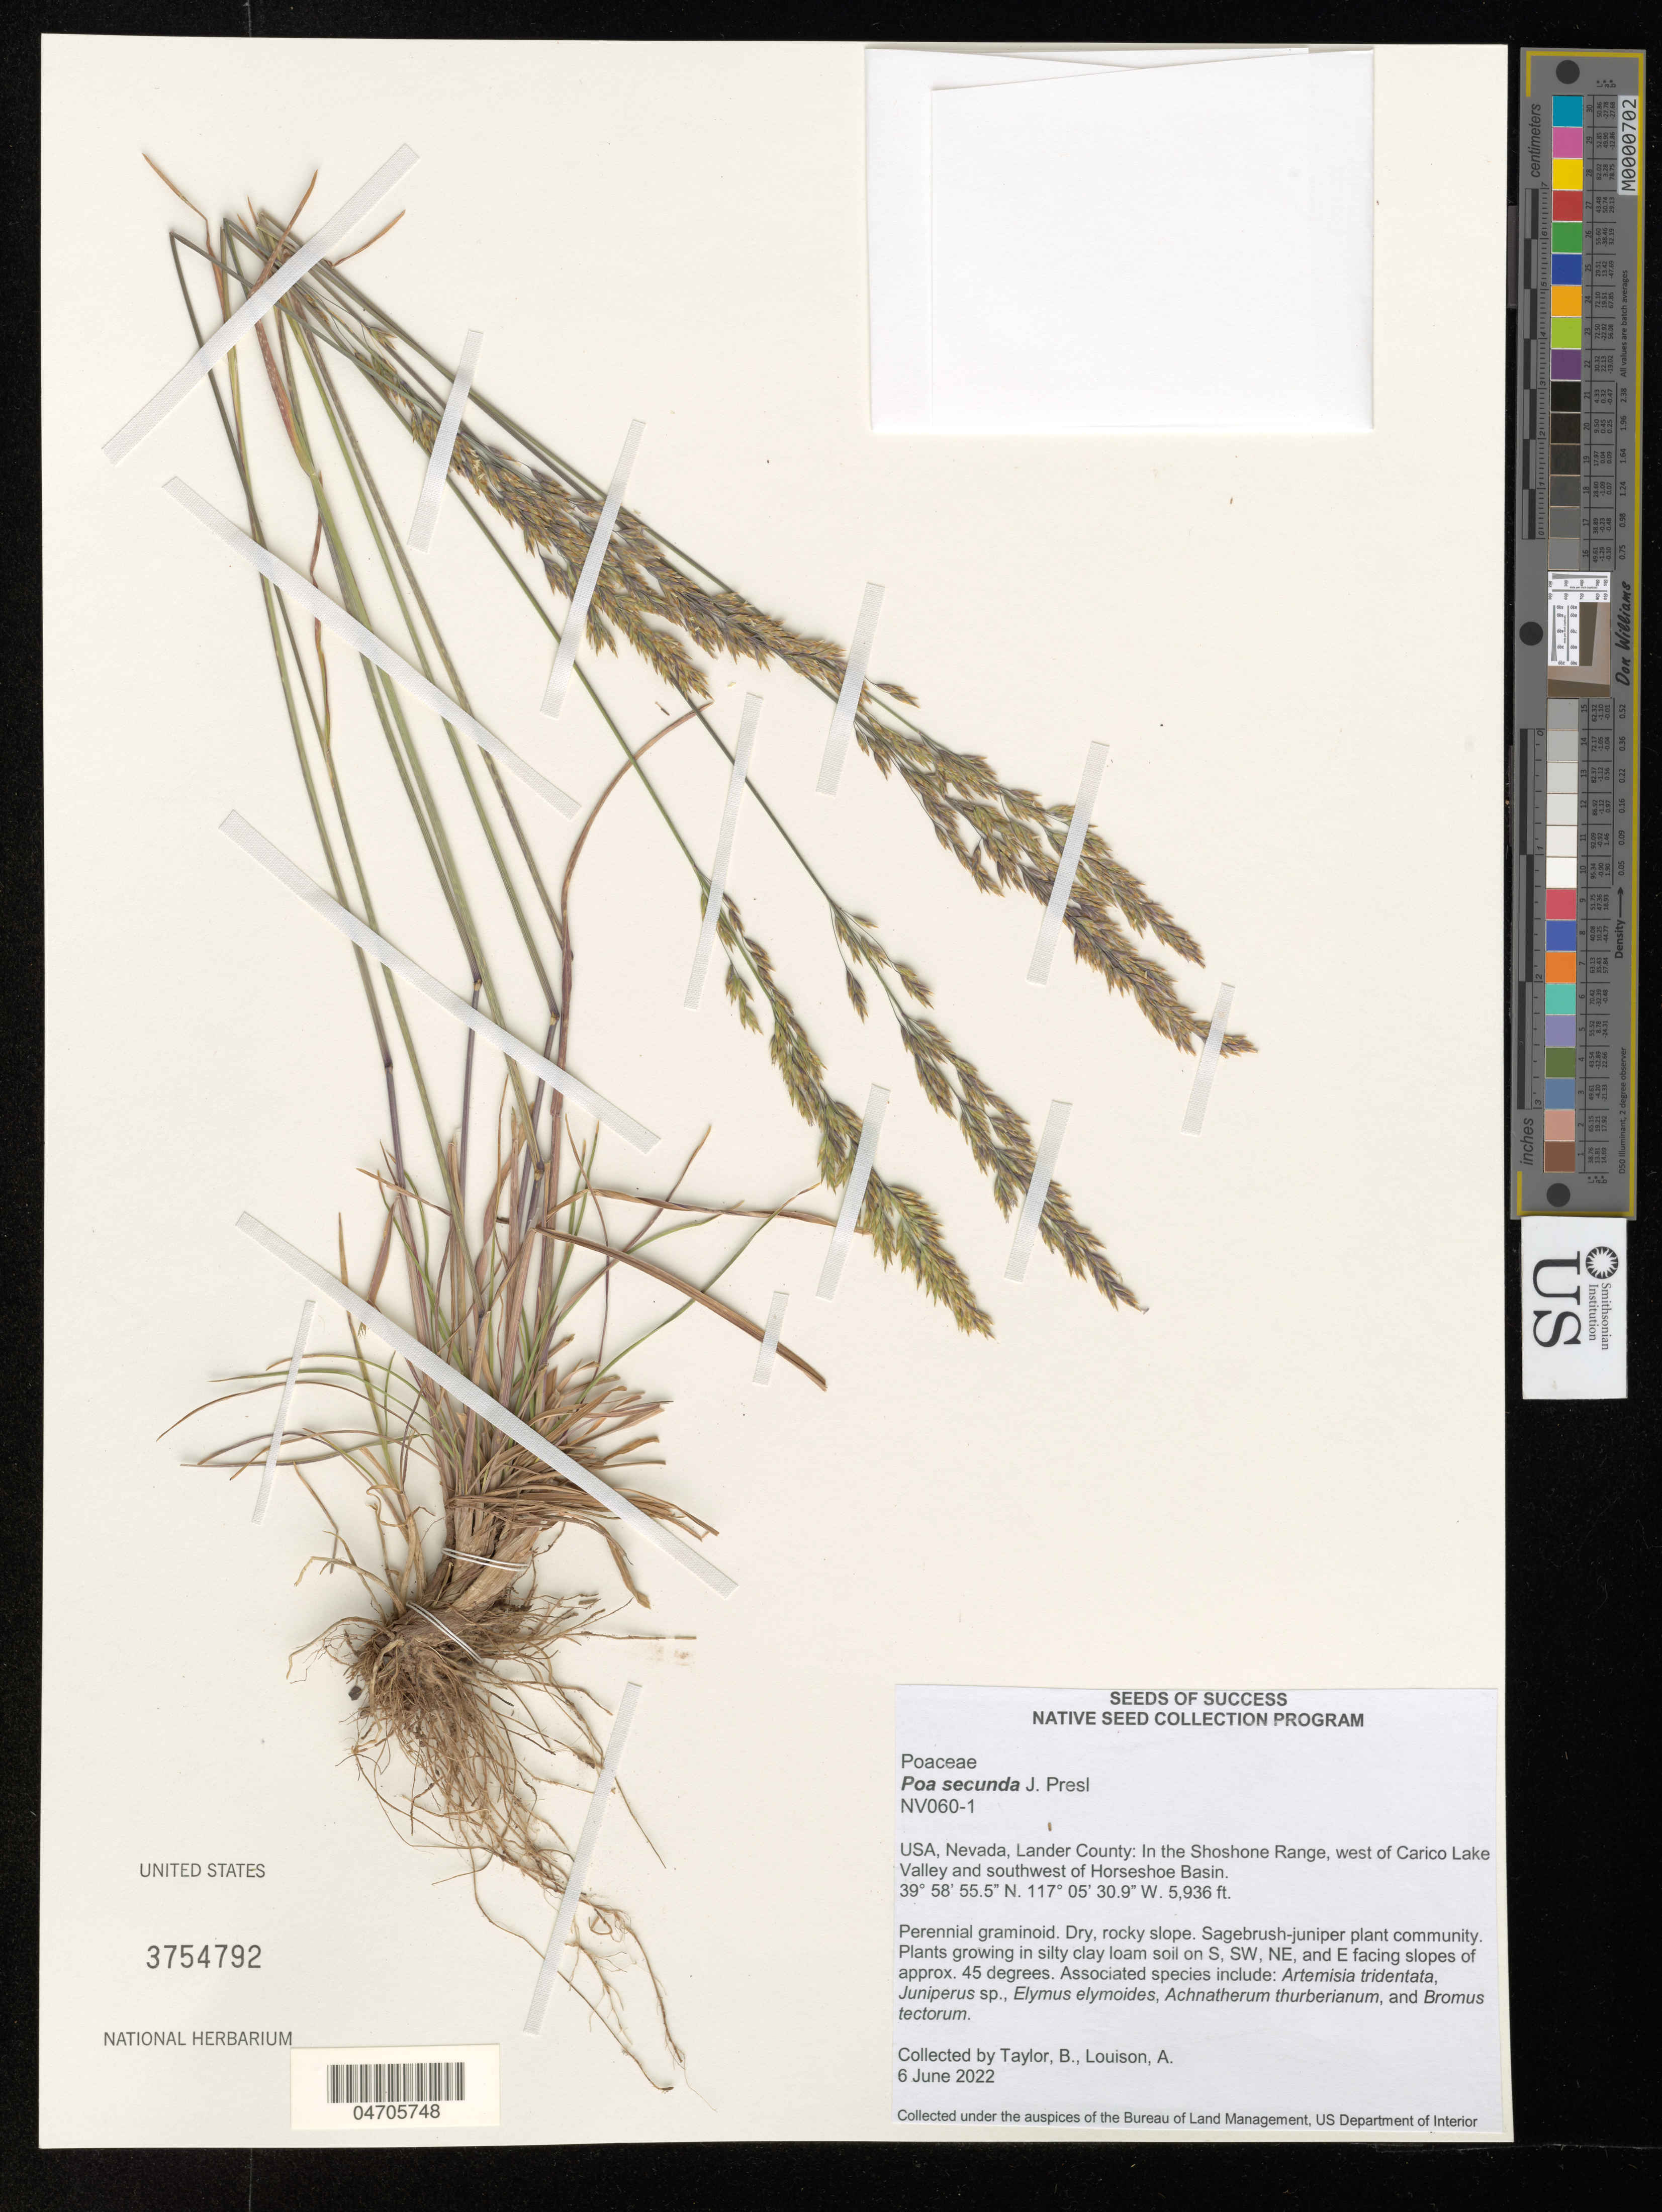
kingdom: Plantae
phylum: Tracheophyta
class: Liliopsida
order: Poales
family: Poaceae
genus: Poa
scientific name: Poa secunda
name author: J. Presl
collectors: B. Taylor & A. Louison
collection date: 2022-06-06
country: United States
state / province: Nevada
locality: Lander County: In the Shoshone Range, west of Carico Lake Valley and southwest of Horseshoe Basin.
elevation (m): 1809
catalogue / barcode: US 3754792